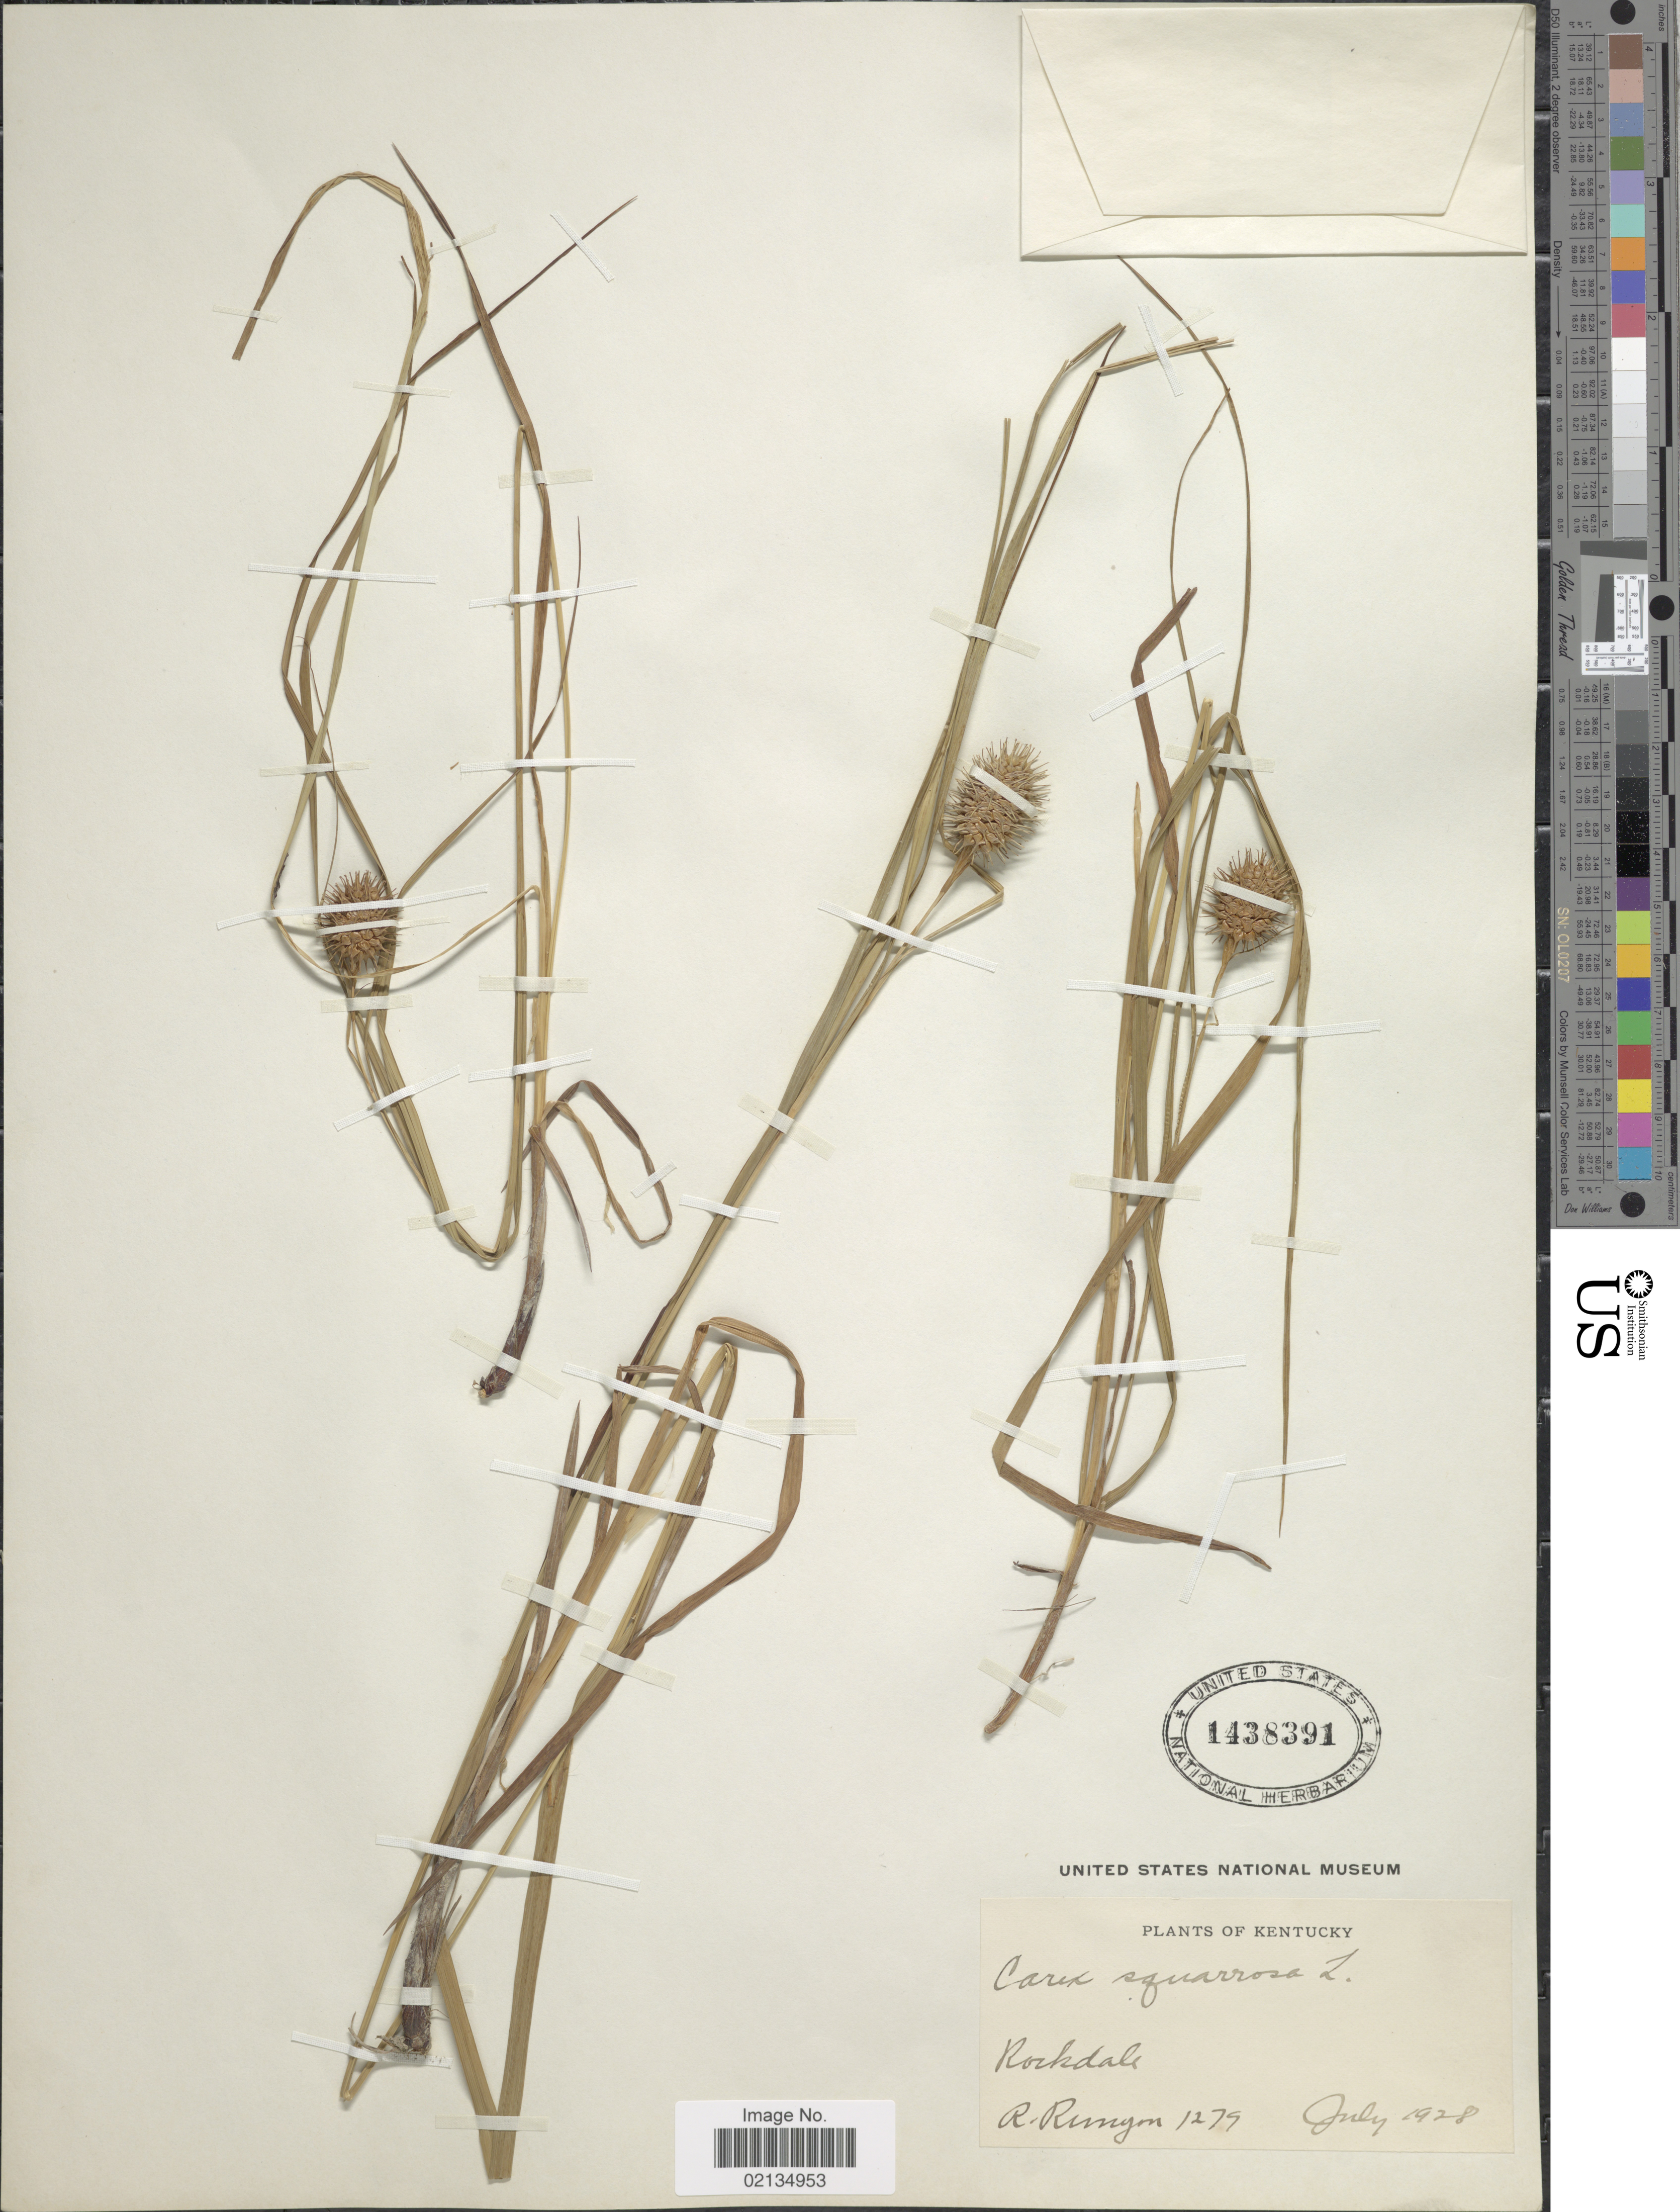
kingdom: Plantae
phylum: Tracheophyta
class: Liliopsida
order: Poales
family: Cyperaceae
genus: Carex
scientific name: Carex squarrosa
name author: L.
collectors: R. Runyon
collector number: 1279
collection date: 1928-07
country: United States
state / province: Kentucky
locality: Rockdale.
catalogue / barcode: US 1438391